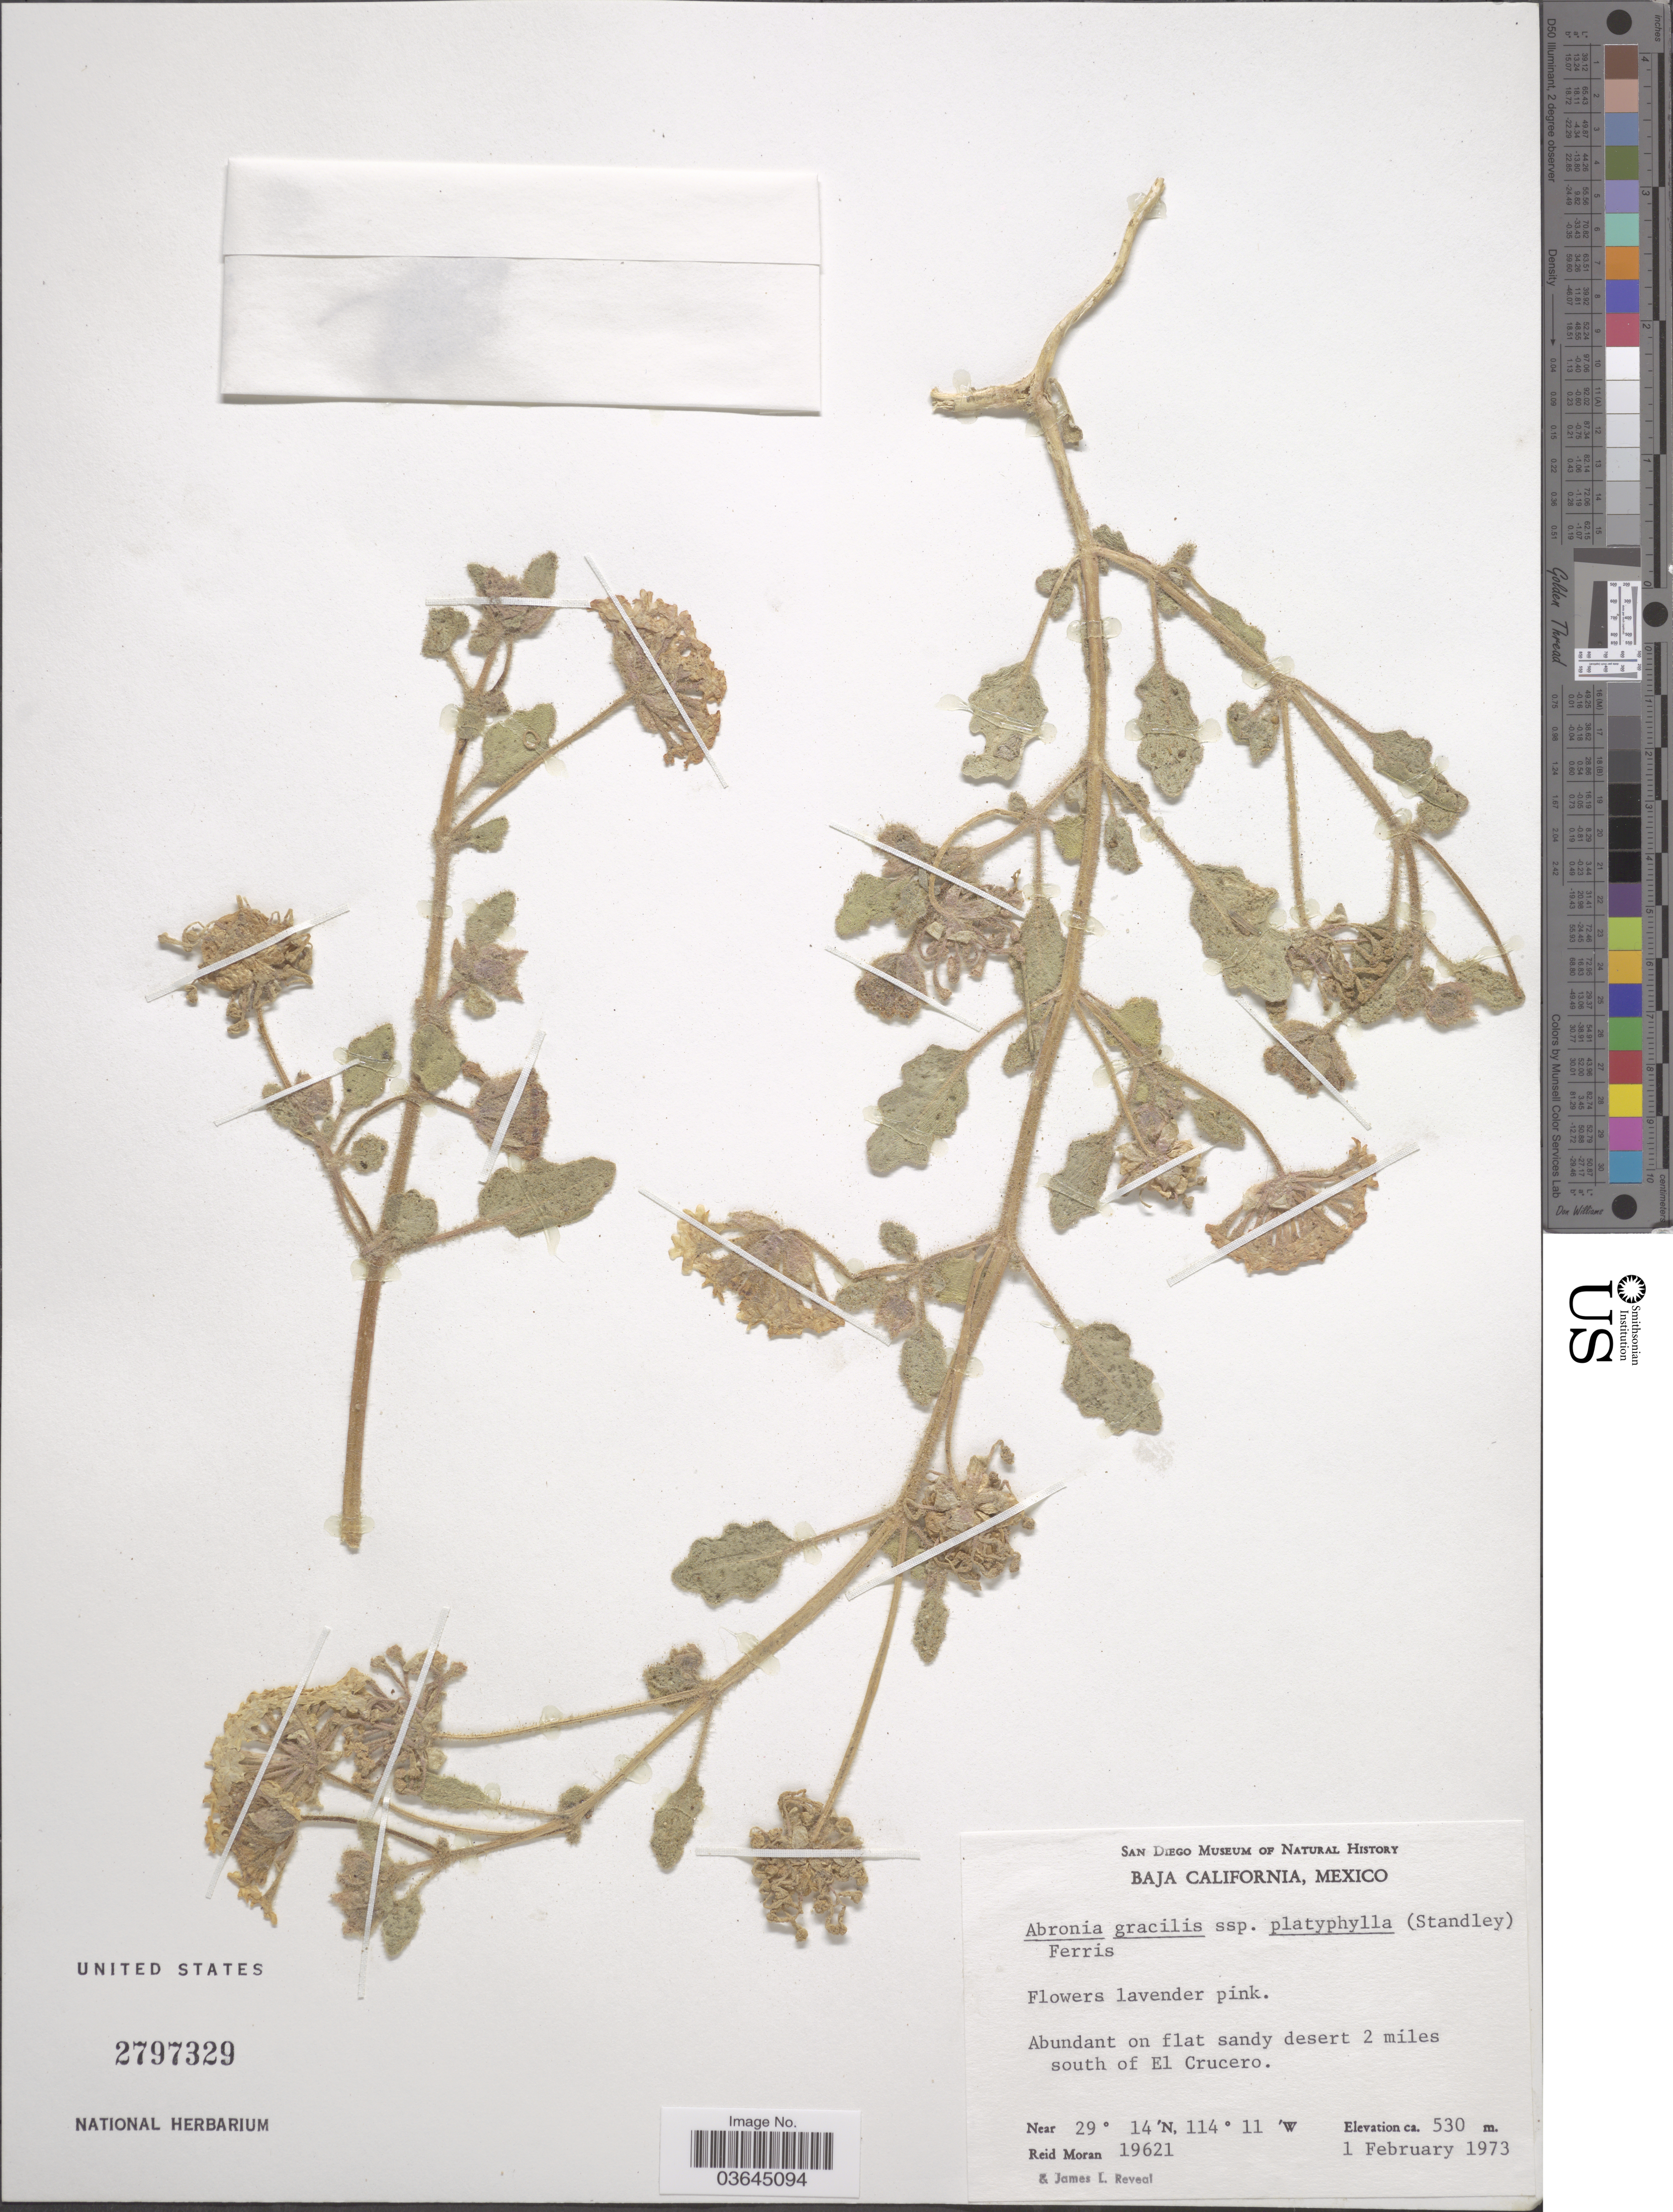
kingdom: Plantae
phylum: Tracheophyta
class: Magnoliopsida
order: Caryophyllales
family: Nyctaginaceae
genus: Abronia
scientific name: Abronia gracilis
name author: Benth.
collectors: R. Moran & J. L. Reveal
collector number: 19621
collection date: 1973-02-01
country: Mexico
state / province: Baja California Norte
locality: Abundant on flat sandy desert 2 miles south of El Crucero.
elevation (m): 530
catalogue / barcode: US 2797329